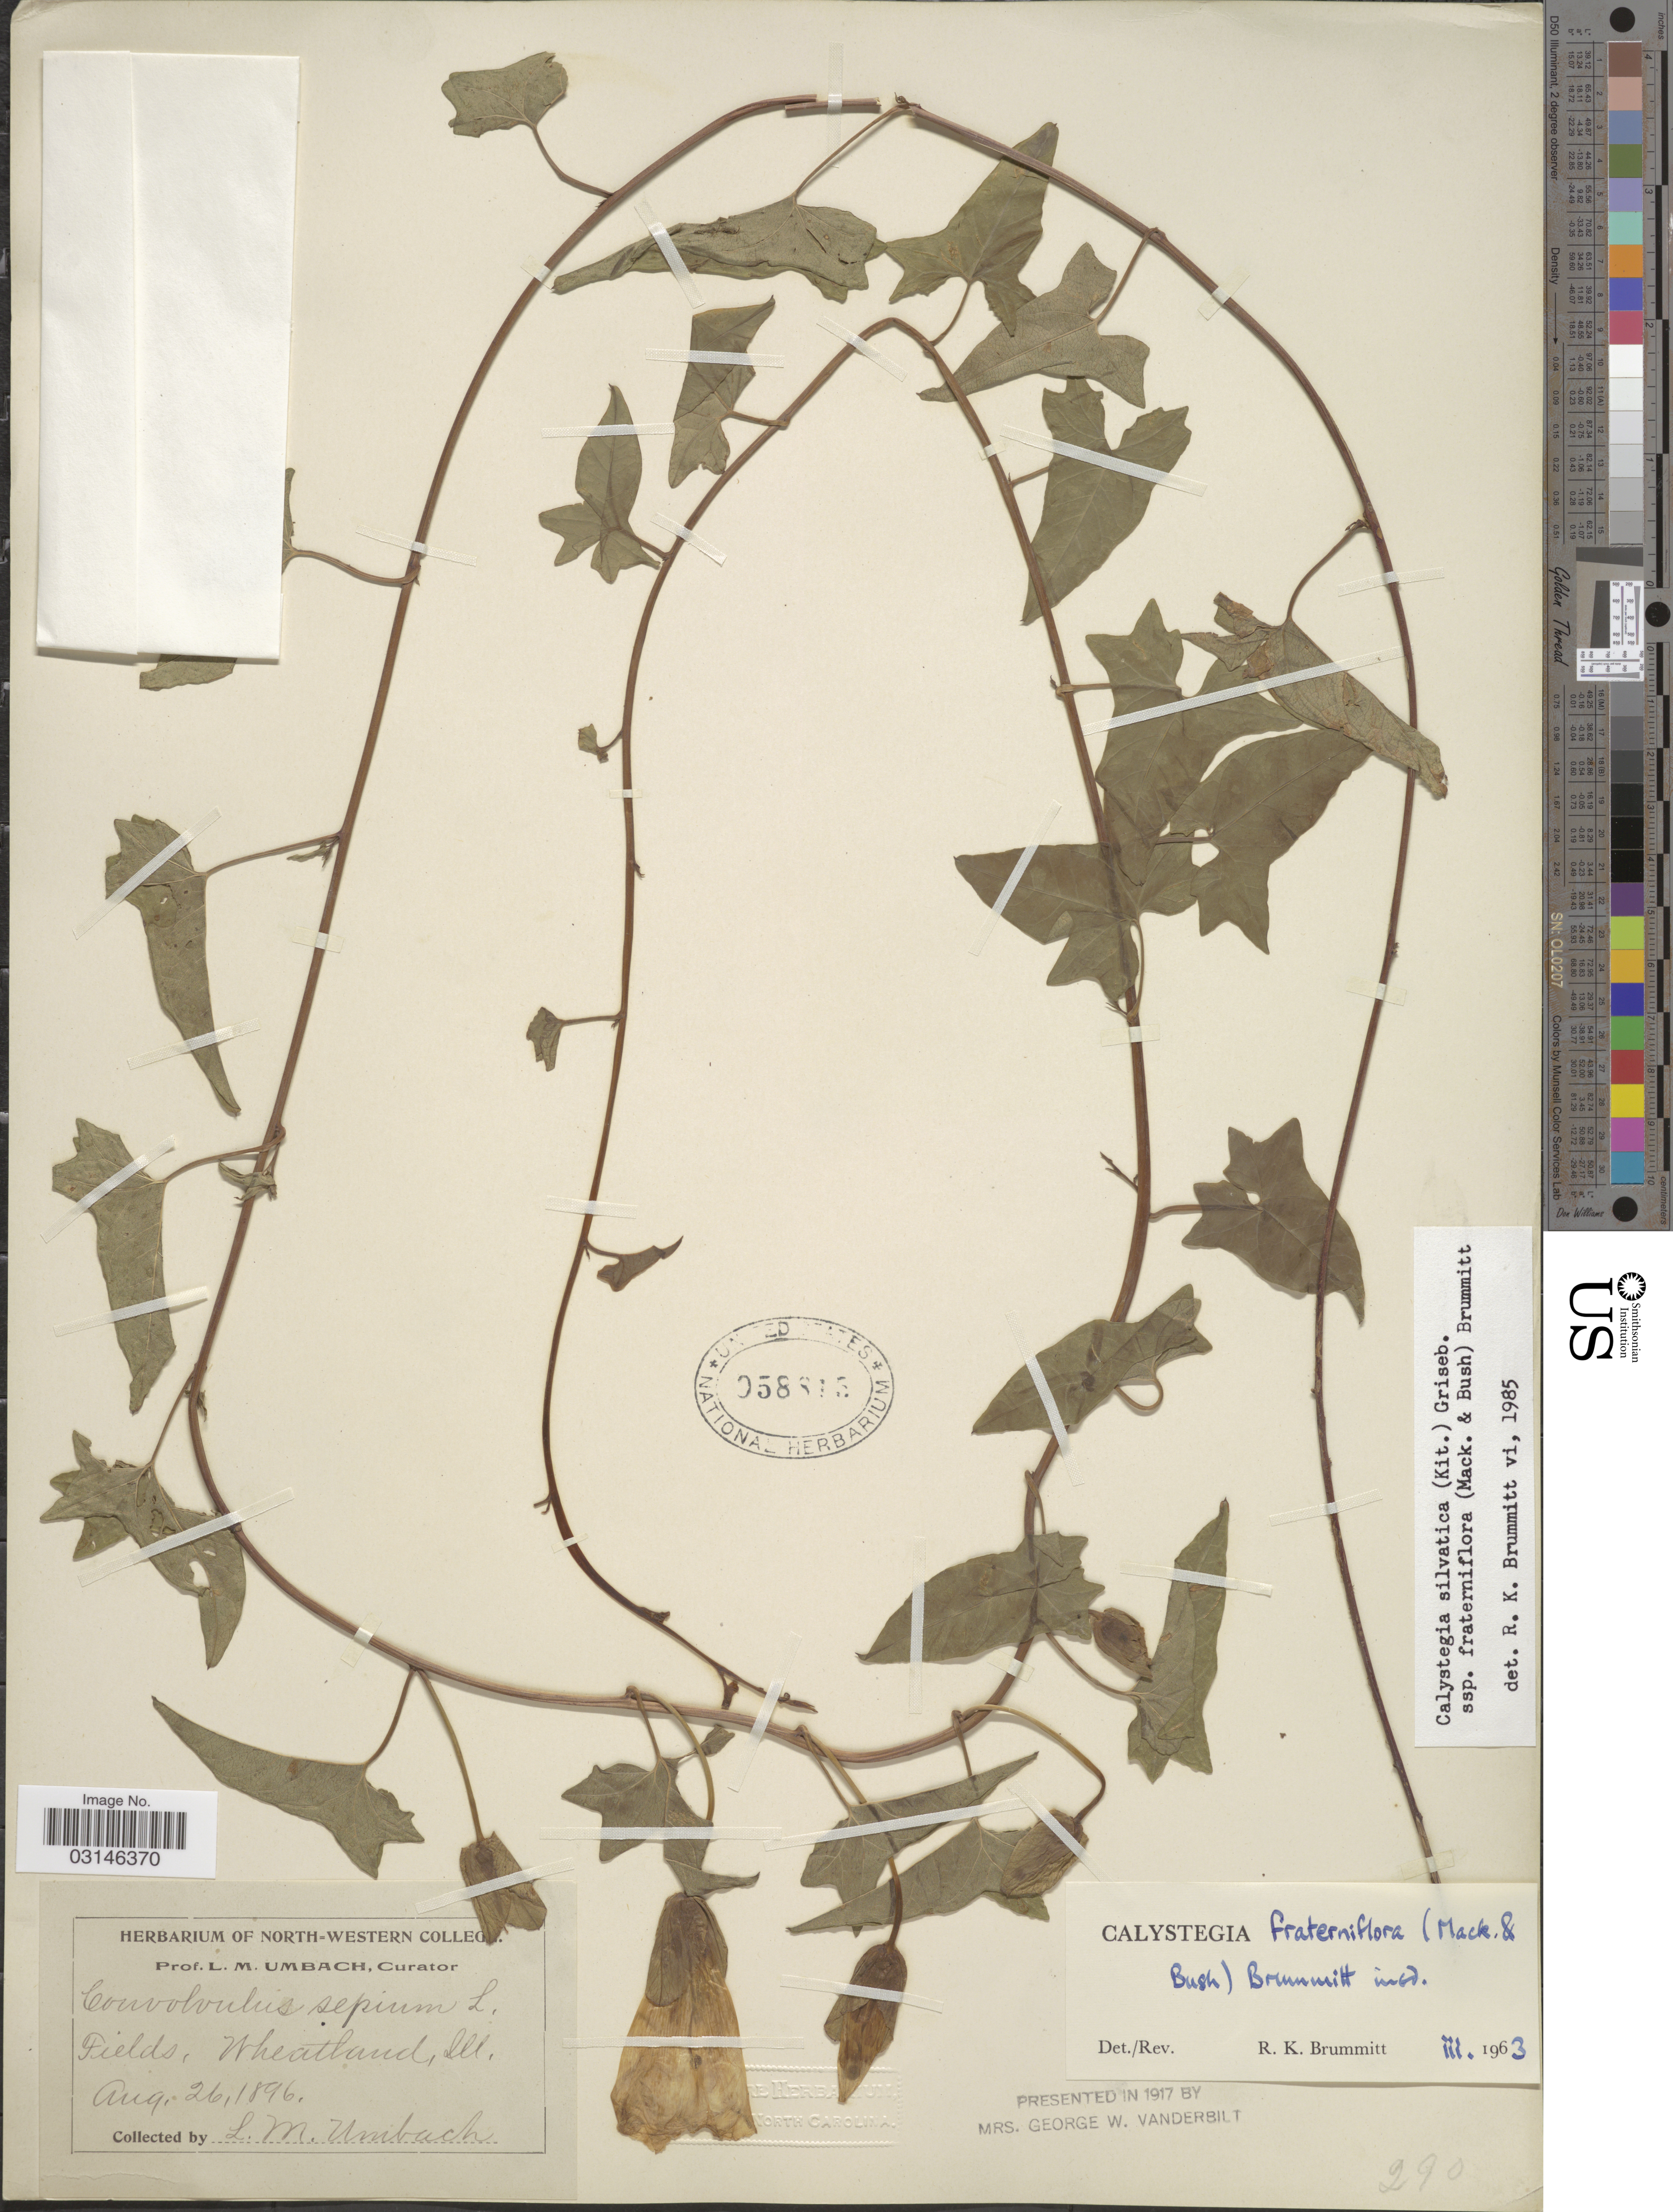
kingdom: Plantae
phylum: Tracheophyta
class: Magnoliopsida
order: Solanales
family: Convolvulaceae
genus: Calystegia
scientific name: Calystegia silvatica subsp. fraterniflora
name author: (Mack. & Bush) Brummitt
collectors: L. M. Umbach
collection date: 1896-08-26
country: United States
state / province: Illinois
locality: Fields, Wheatland, Ill.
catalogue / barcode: US 58815